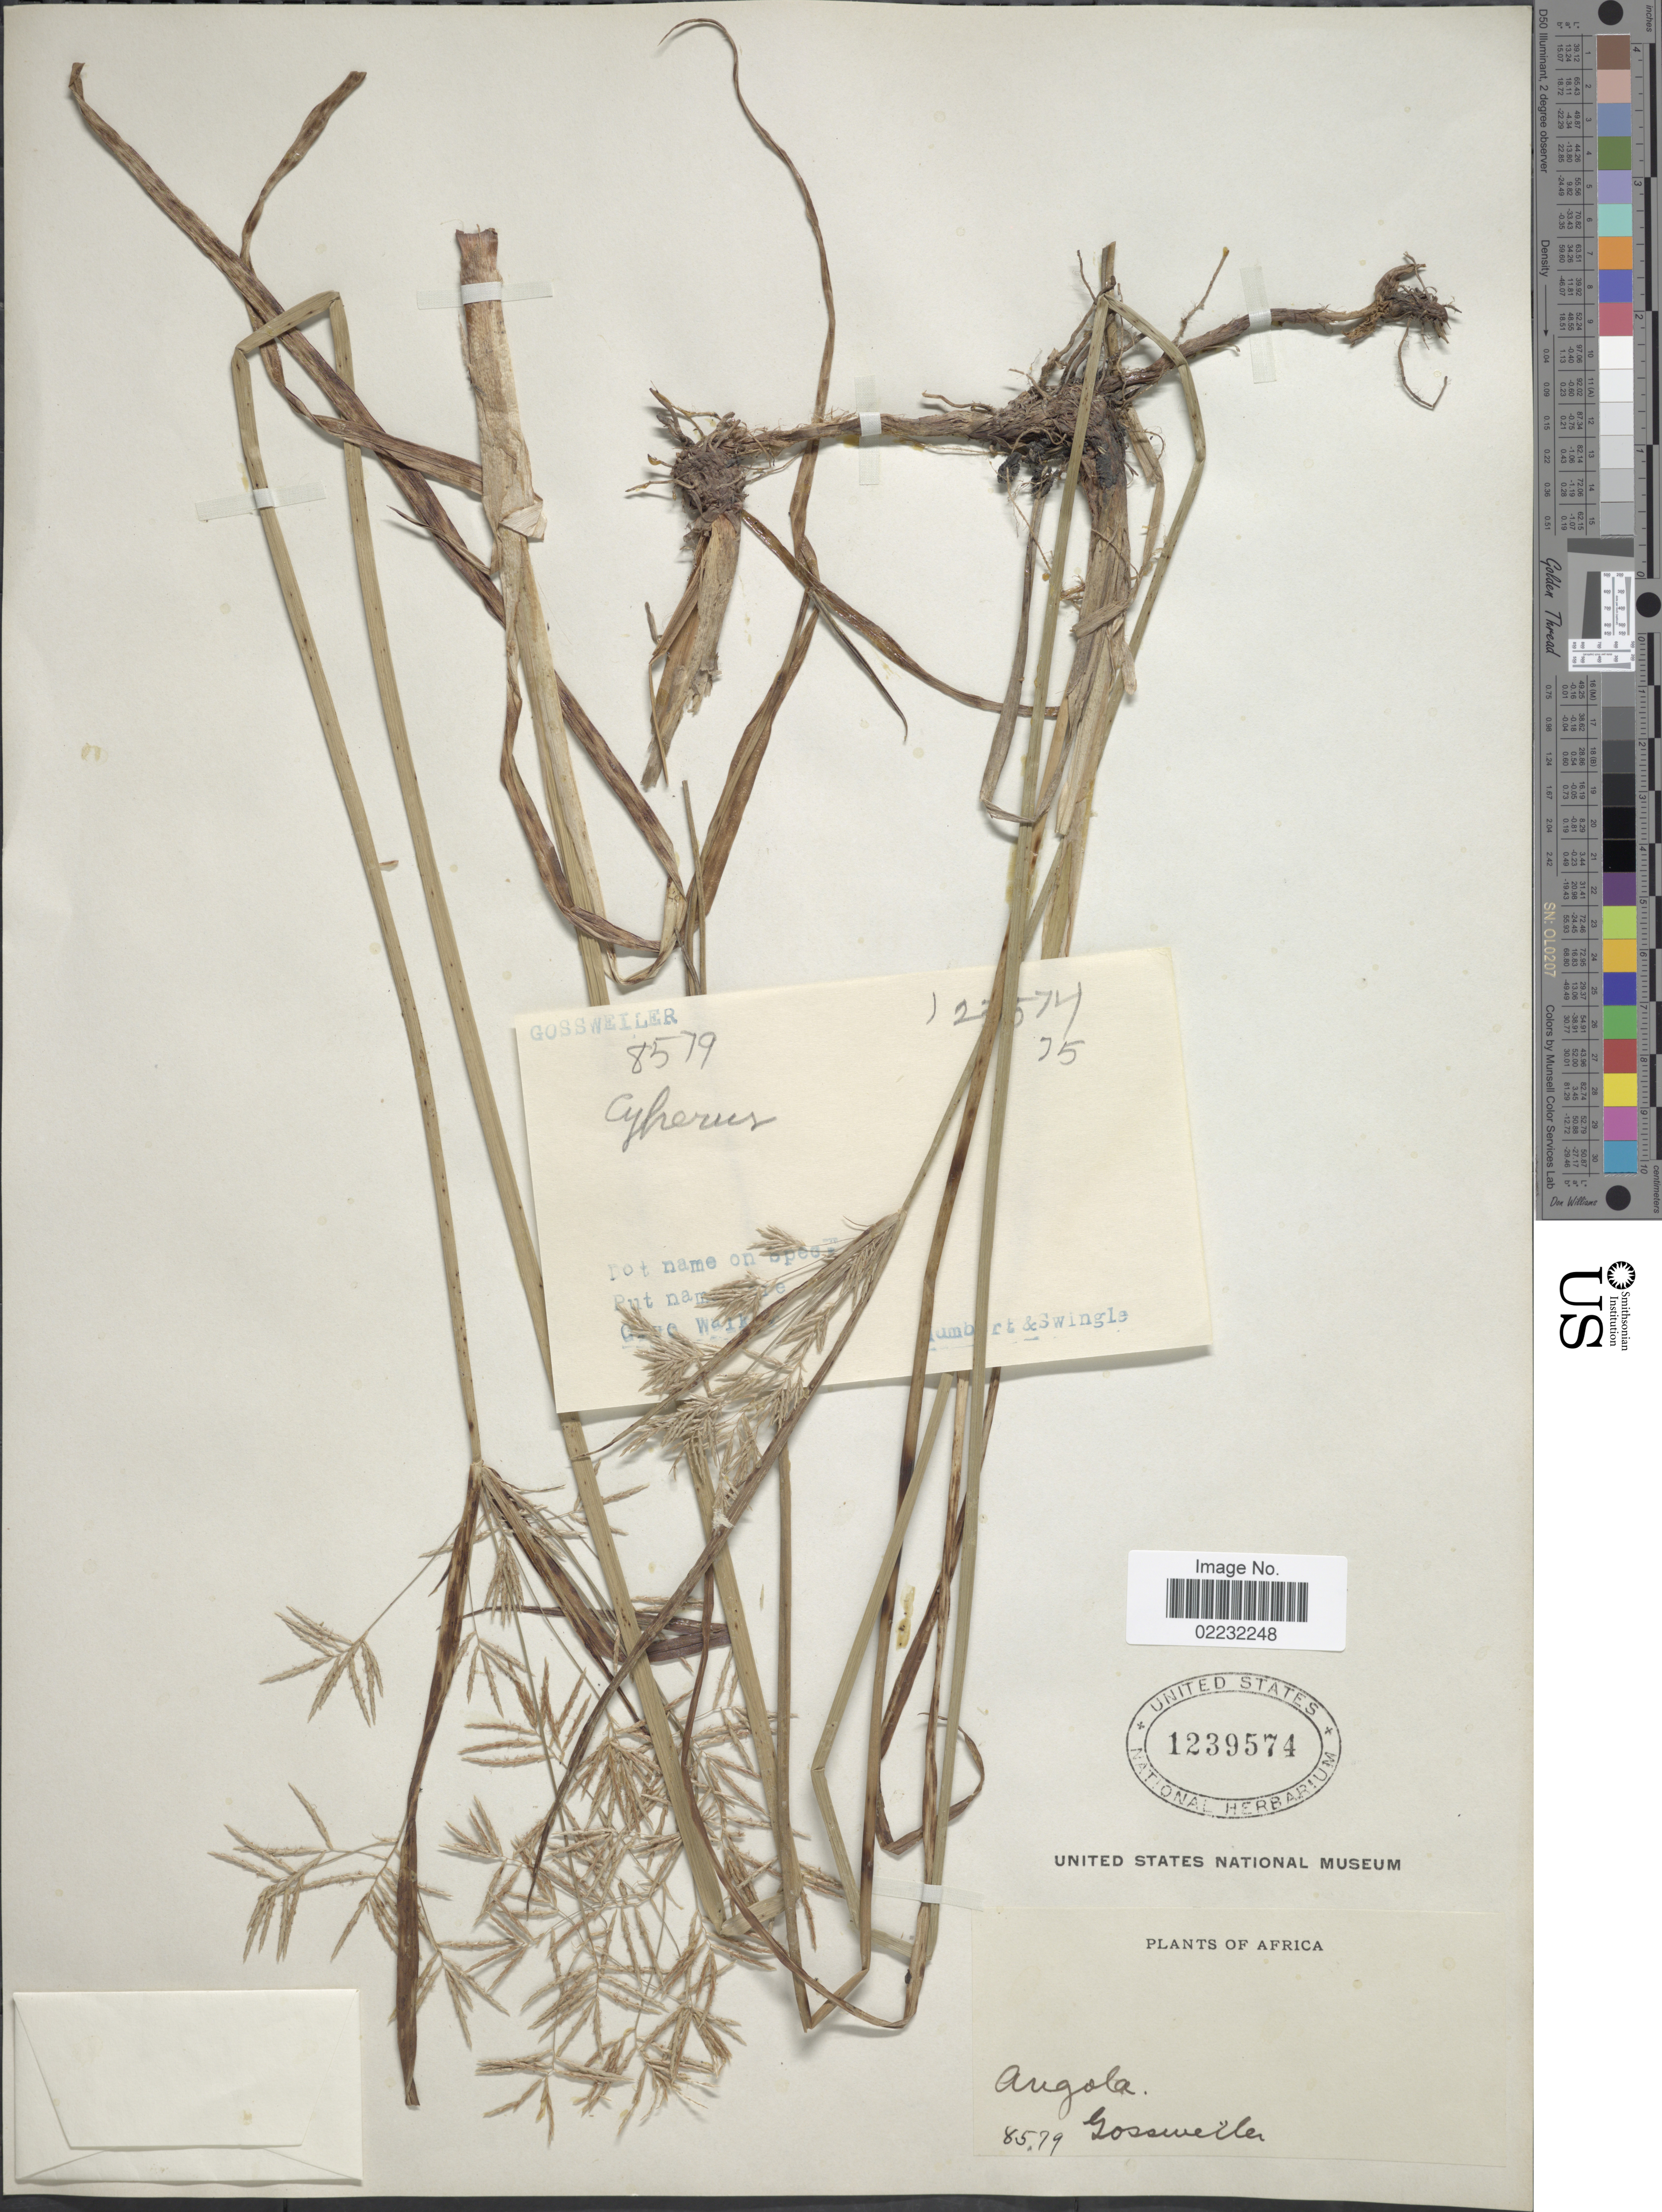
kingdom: Plantae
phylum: Tracheophyta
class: Liliopsida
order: Poales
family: Cyperaceae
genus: Cyperus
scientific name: Cyperus rotundus subsp. tuberosus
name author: (Rottb.) Kük.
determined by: Strong, Mark T., (BOT), Smithsonian Institution - National Museum of Natural History (UNITED STATES)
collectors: -. Gossweiler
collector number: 8579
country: Angola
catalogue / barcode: US 1239574